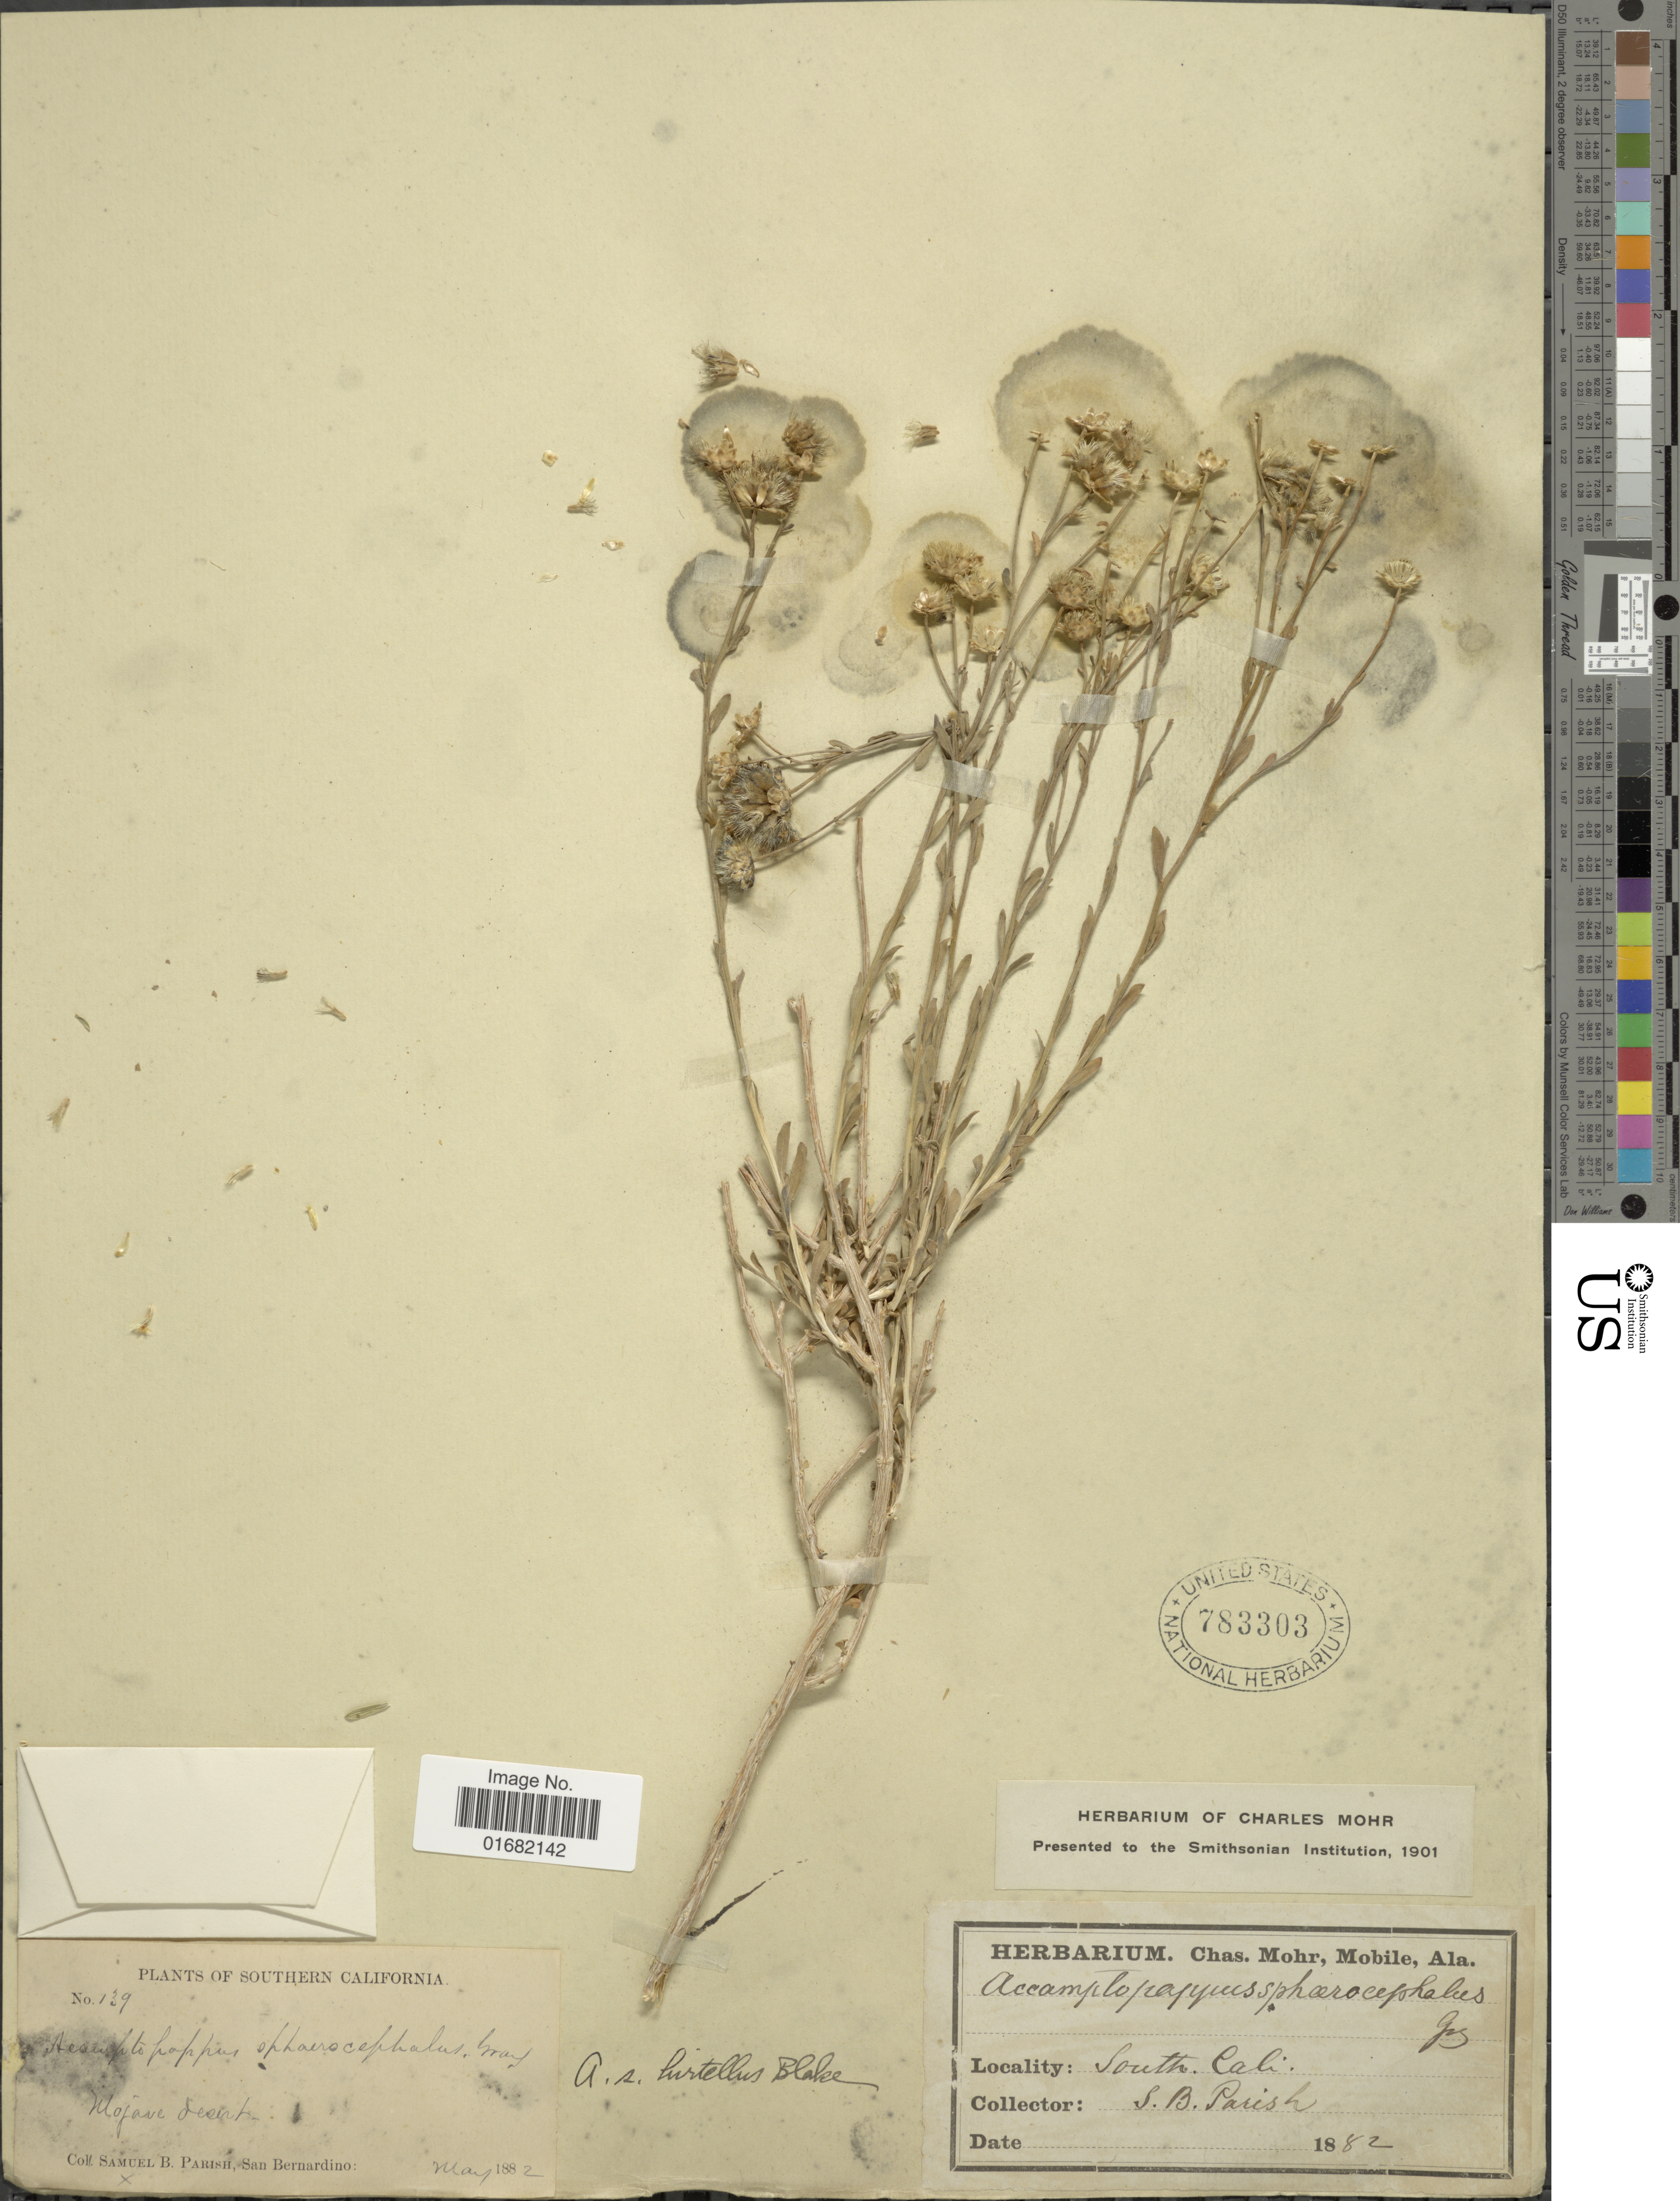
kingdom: Plantae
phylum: Tracheophyta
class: Magnoliopsida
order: Asterales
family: Asteraceae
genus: Acamptopappus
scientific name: Acamptopappus sphaerocephalus var. hirtellus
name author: S.F. Blake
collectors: S. B. Parish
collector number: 139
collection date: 1882-05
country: United States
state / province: California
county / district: San Bernardino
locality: Southern California. Mojave desert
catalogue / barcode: US 783303